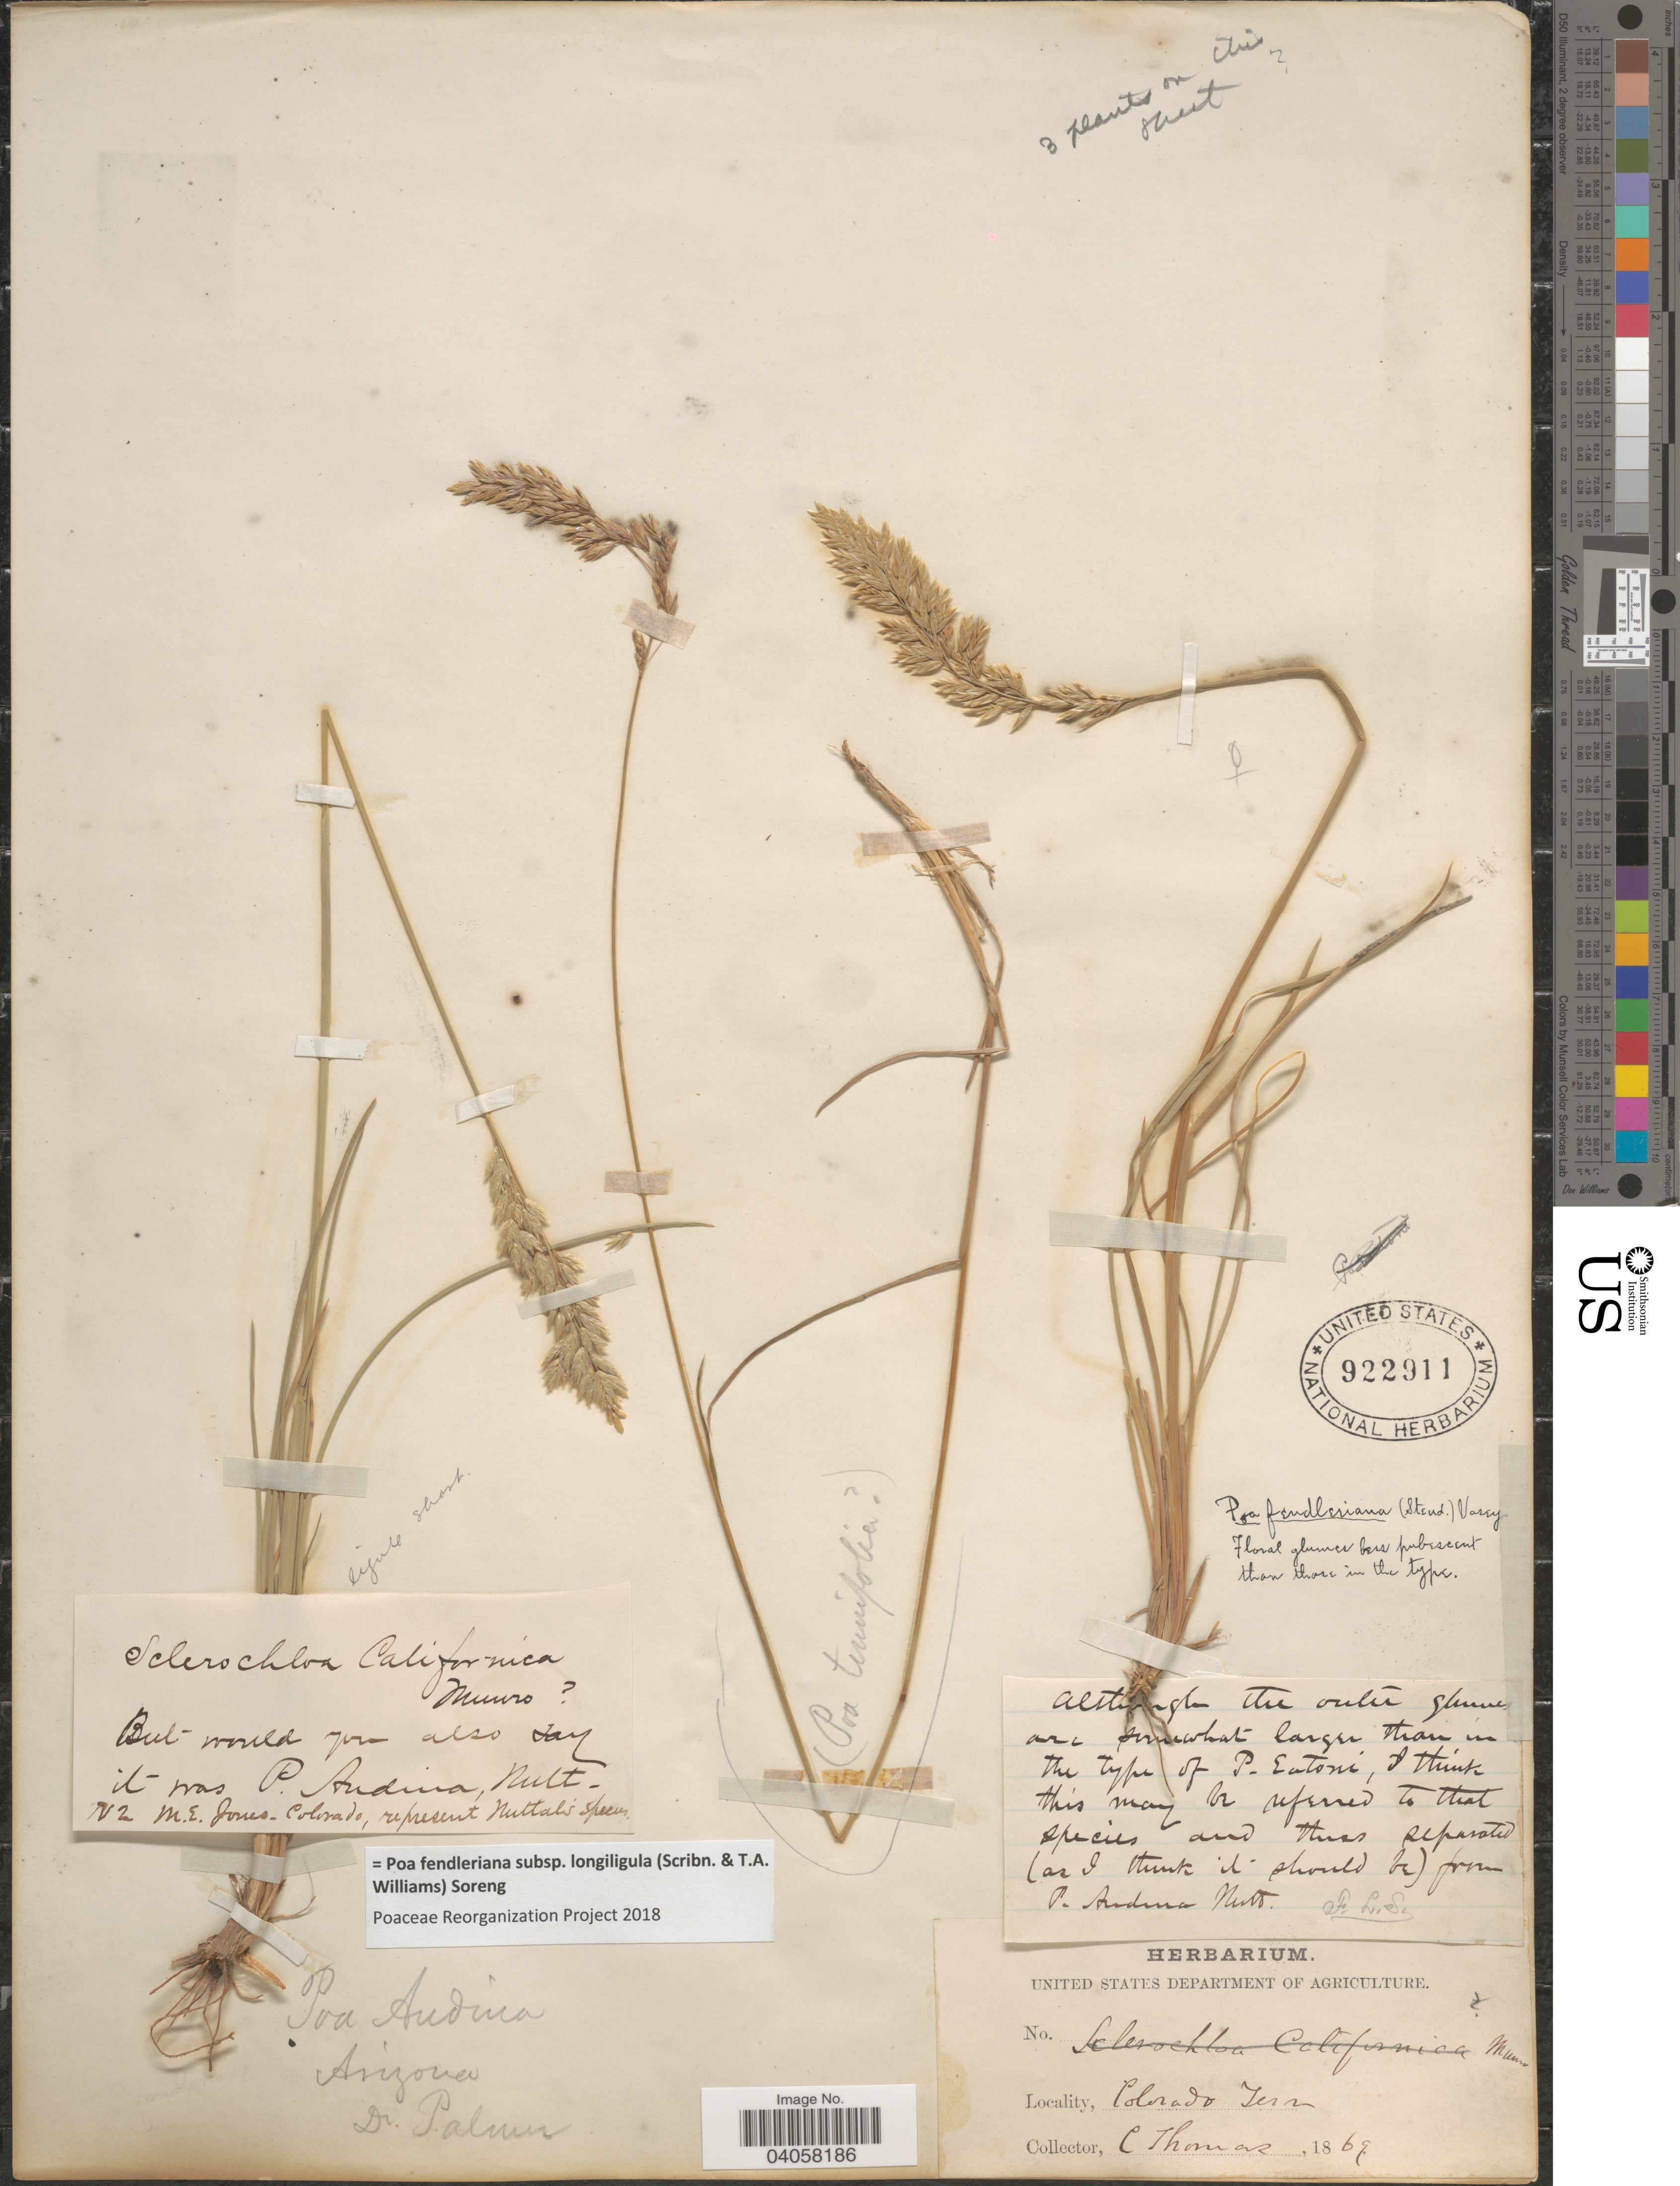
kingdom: Plantae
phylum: Tracheophyta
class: Liliopsida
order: Poales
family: Poaceae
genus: Poa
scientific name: Poa fendleriana subsp. longiligula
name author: (Scribn. & T.A. Williams) Soreng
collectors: C. Thomas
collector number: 2 ?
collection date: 1869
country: United States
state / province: Colorado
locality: Colorado Terr.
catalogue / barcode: US 922911